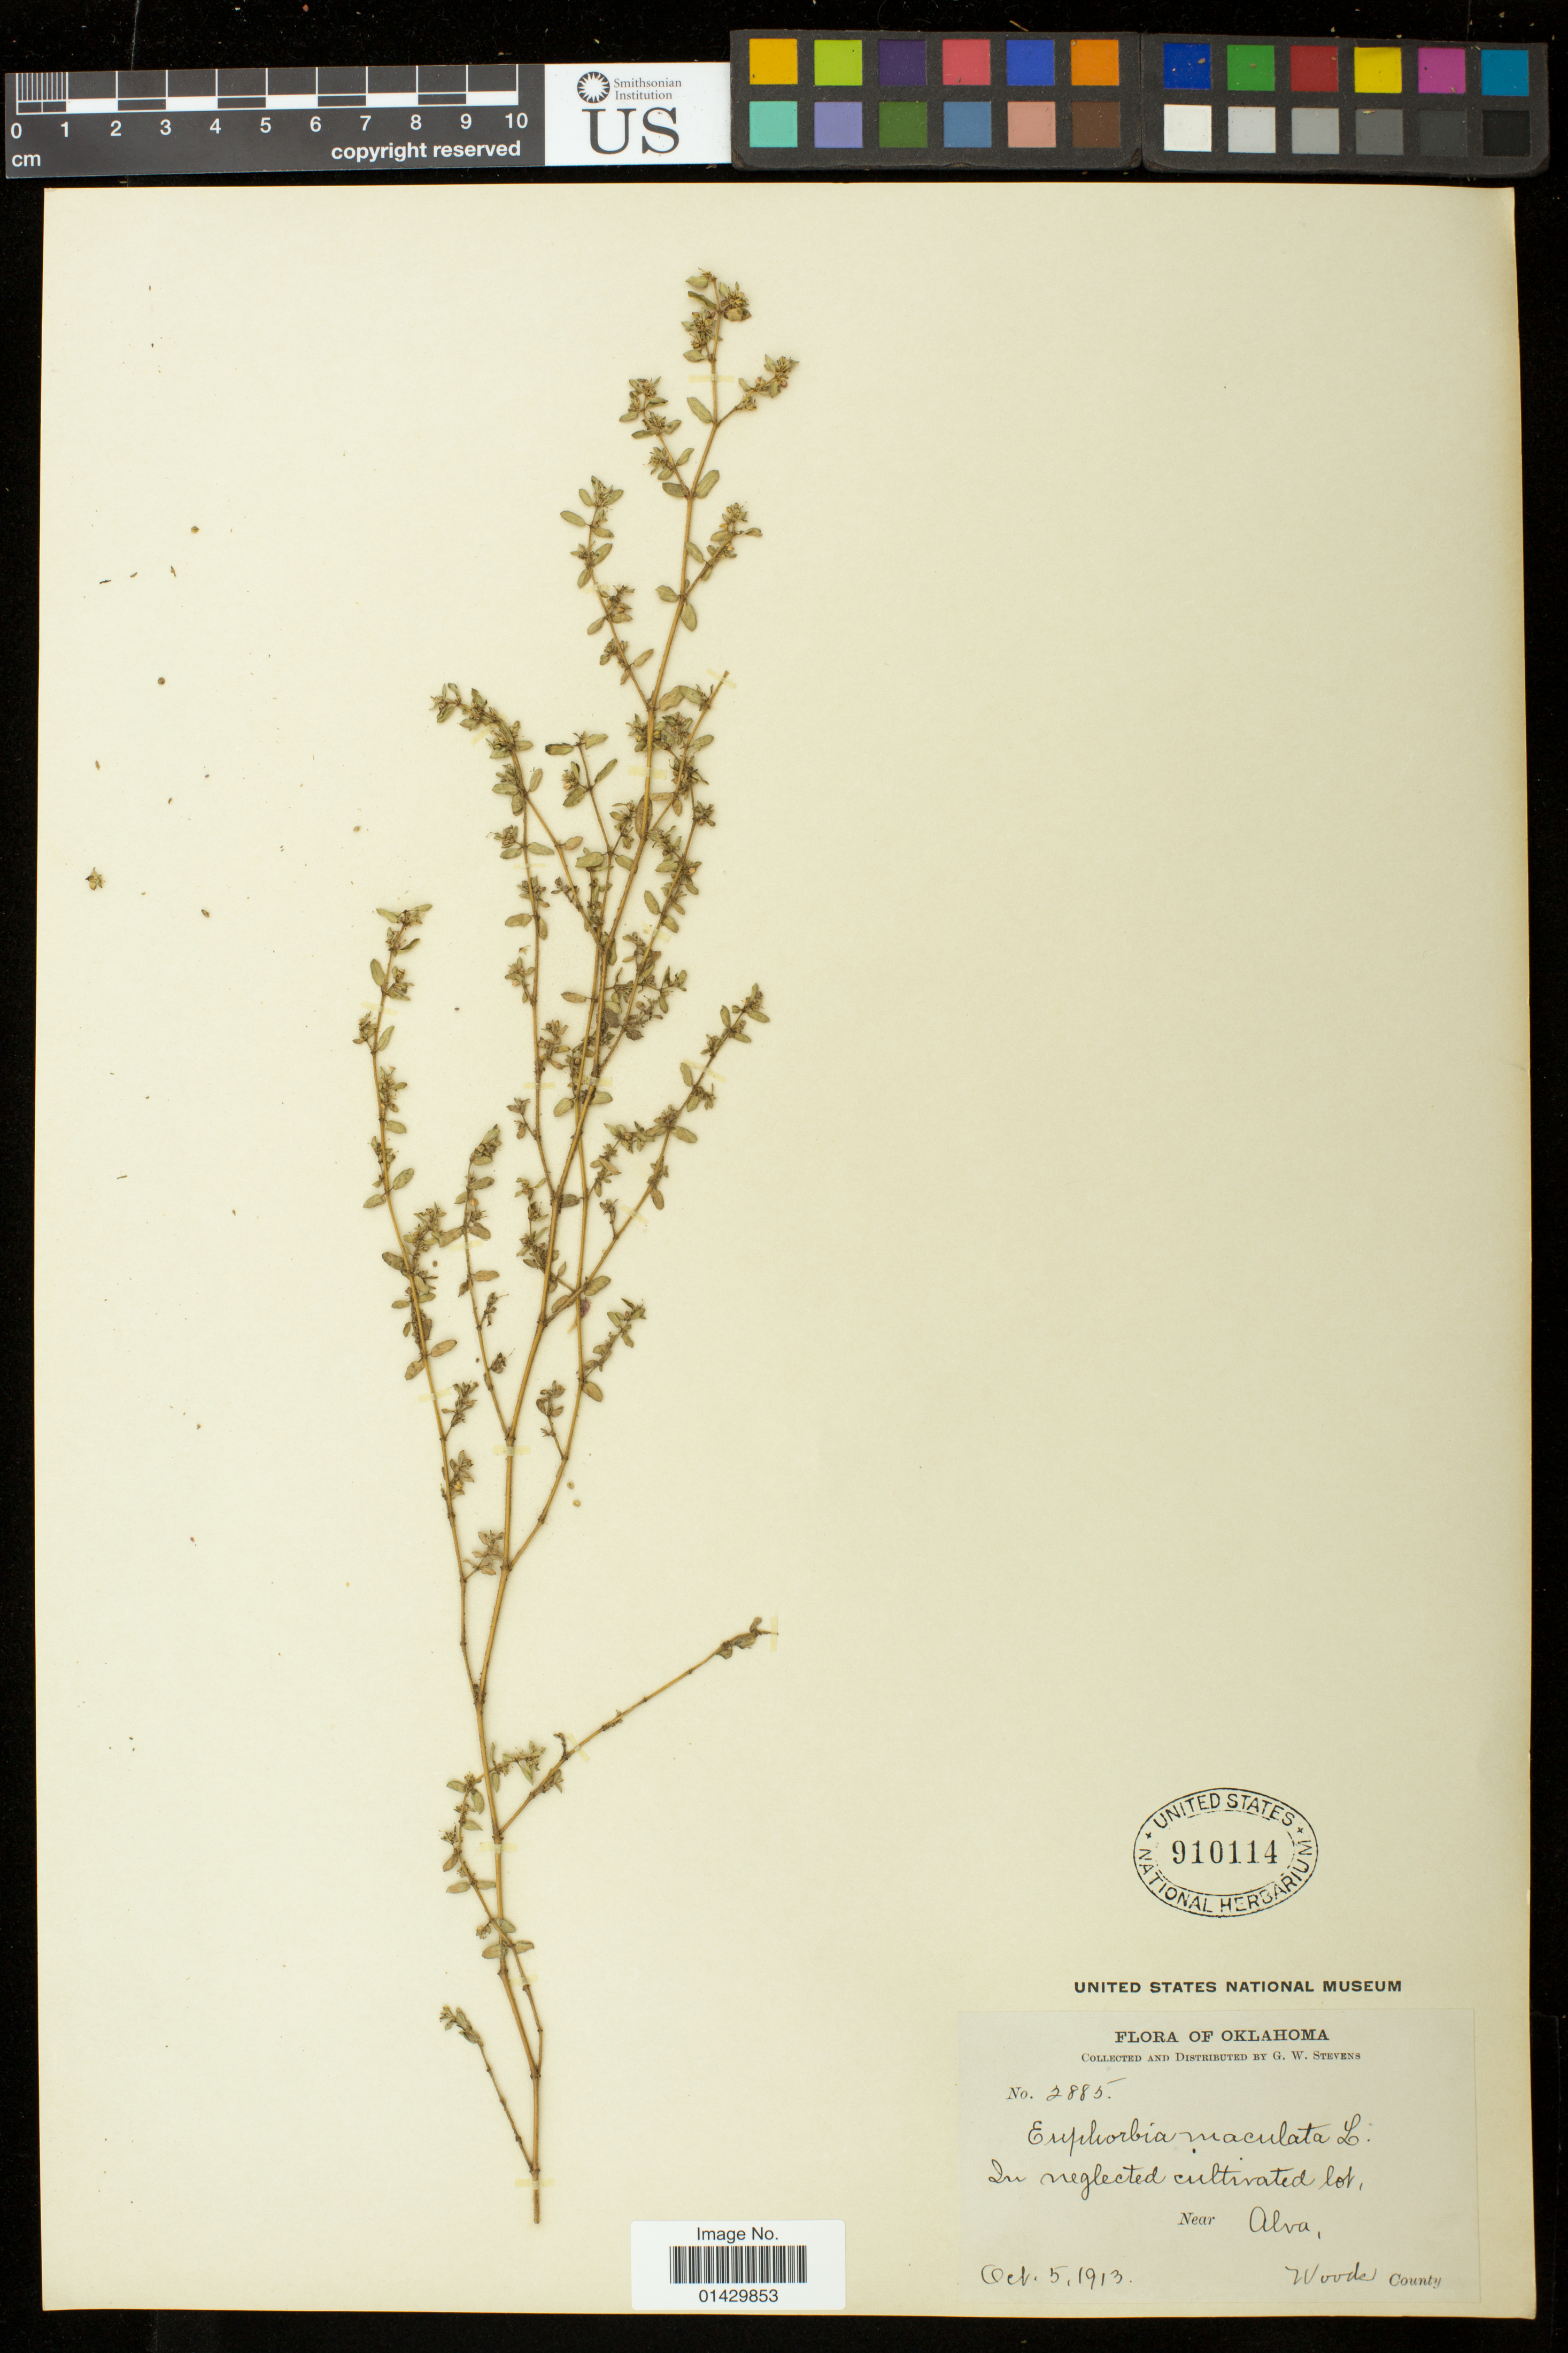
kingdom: Plantae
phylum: Tracheophyta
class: Magnoliopsida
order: Malpighiales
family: Euphorbiaceae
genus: Euphorbia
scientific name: Euphorbia maculata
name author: L.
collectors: G. W. Stevens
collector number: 2885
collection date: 1913-10-05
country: United States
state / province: Oklahoma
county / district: Woods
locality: In neglected cultivated lot; Near Alva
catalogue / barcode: US 910114